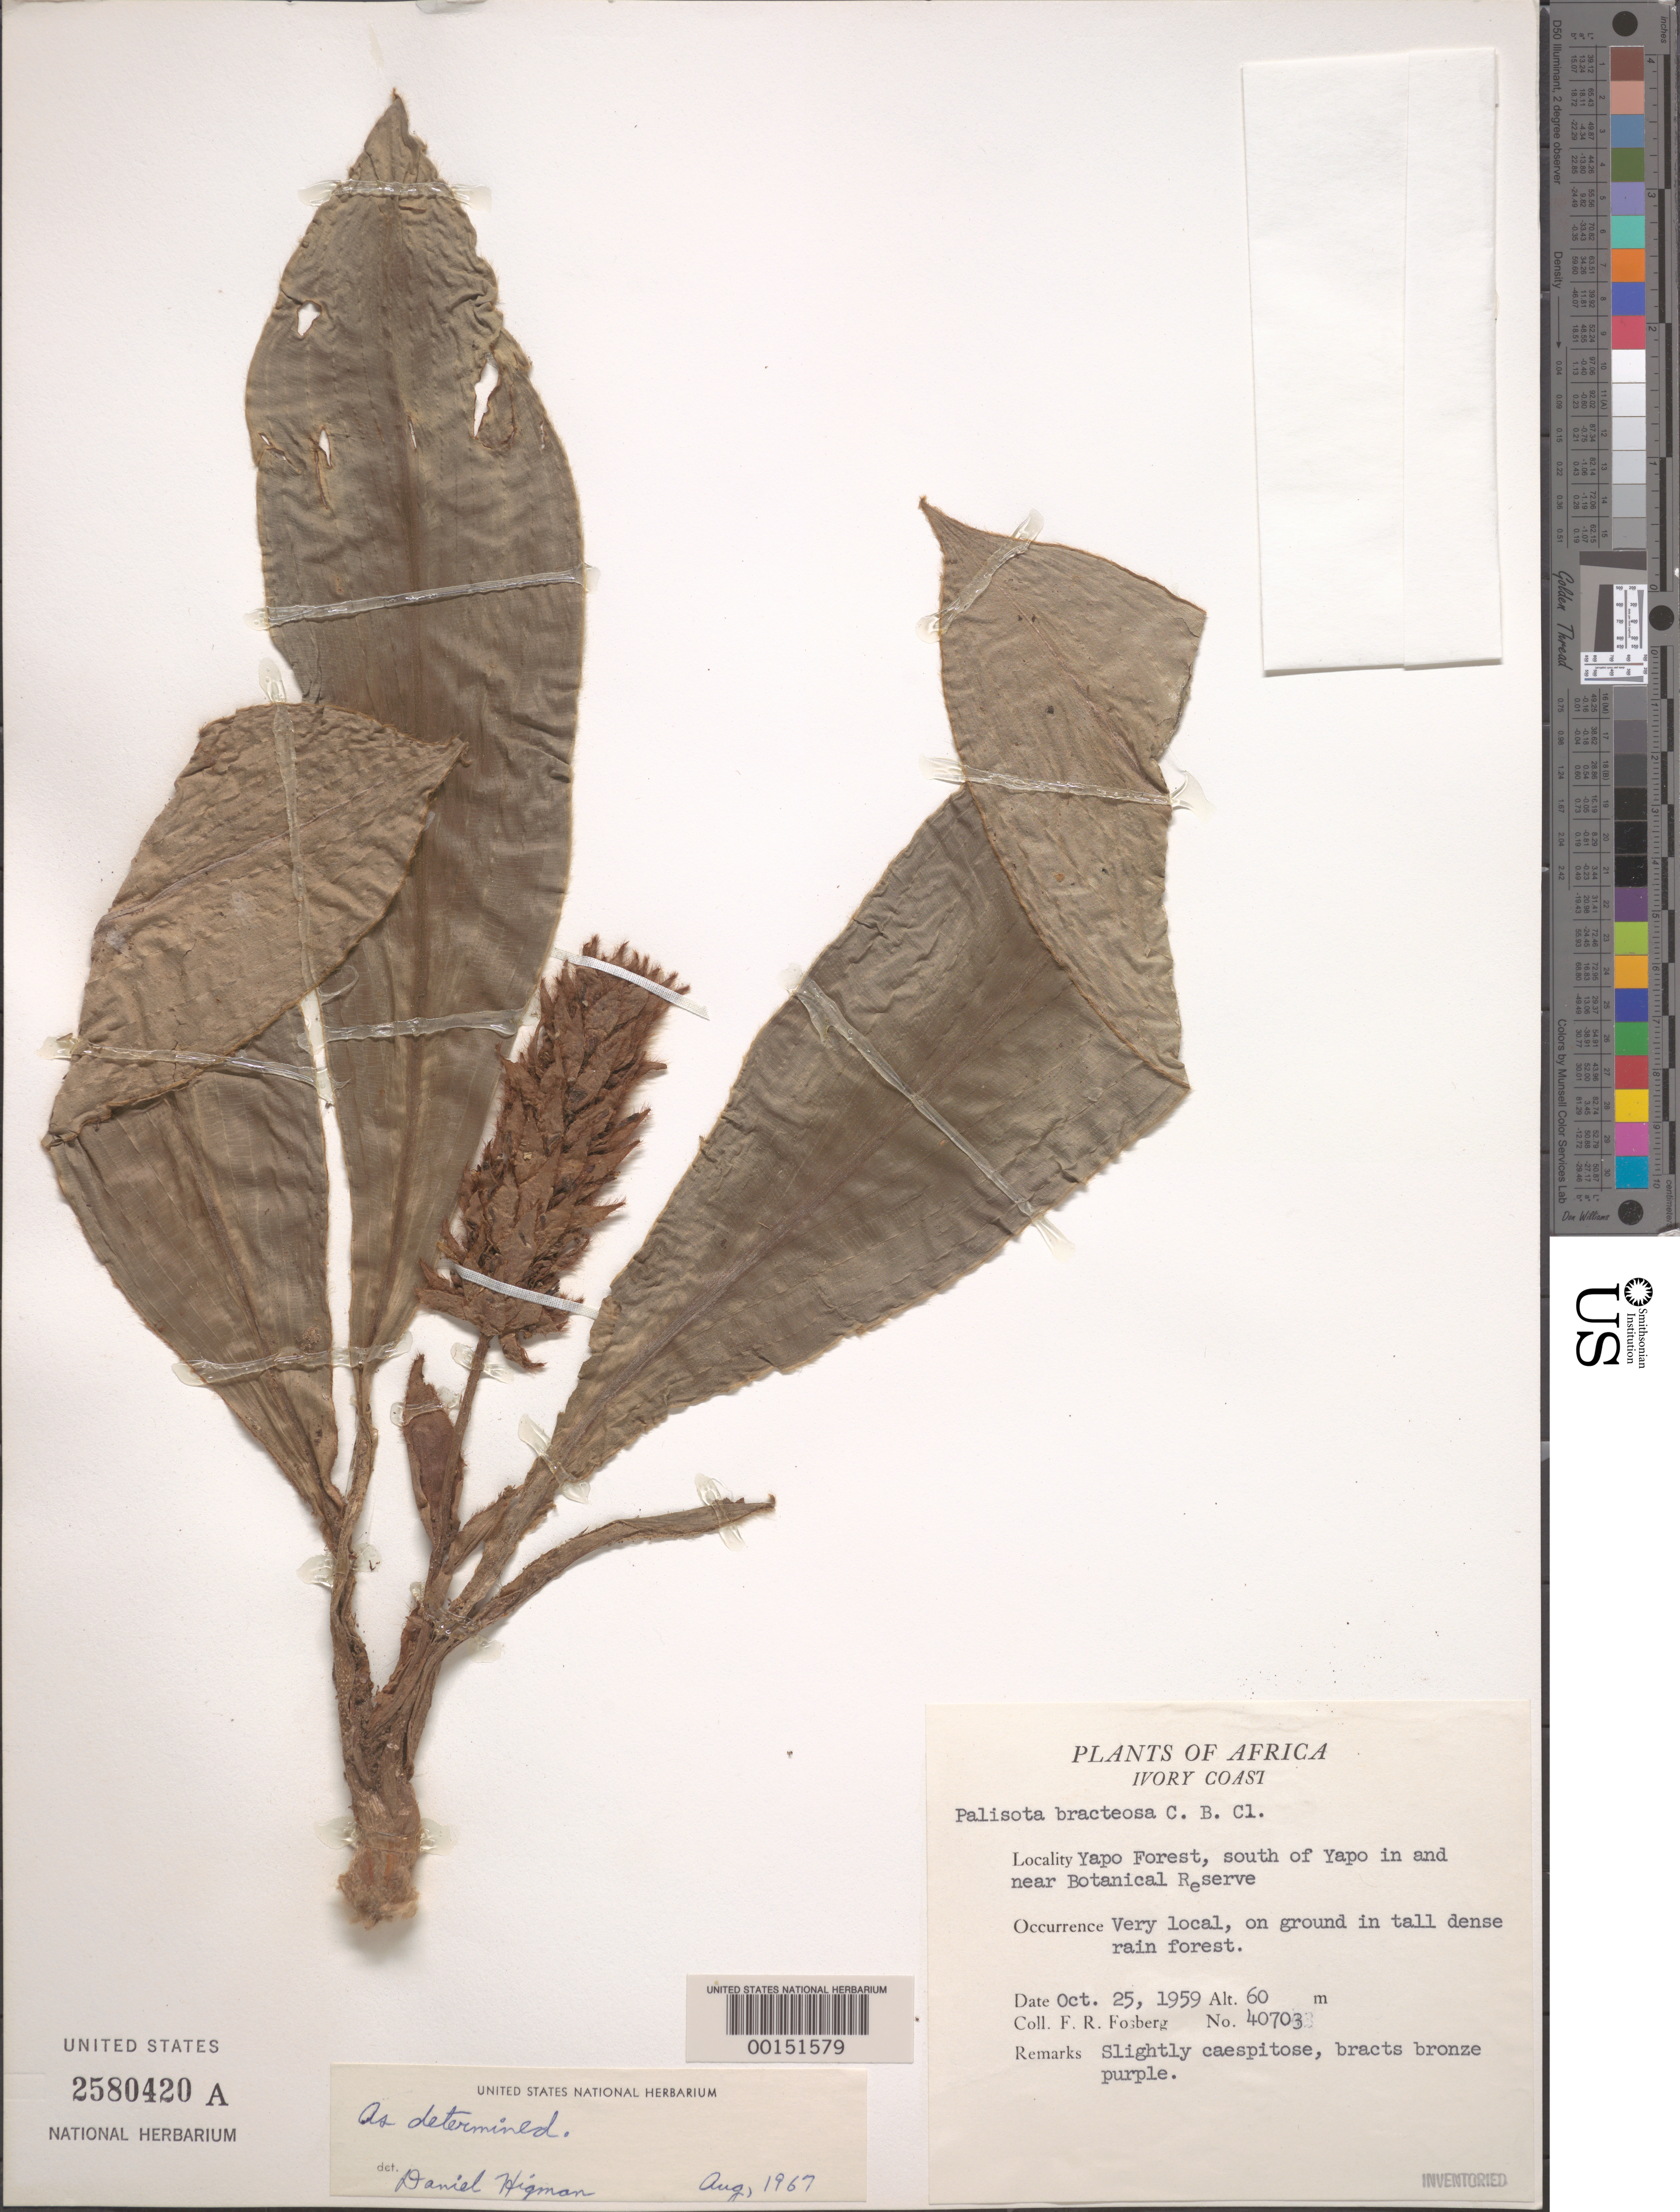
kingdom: Plantae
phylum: Tracheophyta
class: Liliopsida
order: Commelinales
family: Commelinaceae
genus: Palisota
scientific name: Palisota bracteosa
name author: C.B. Clarke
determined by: Higman, D.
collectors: F. R. Fosberg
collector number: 40703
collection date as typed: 25 Oct 1959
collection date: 1959-10-25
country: Ivory Coast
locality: Yapo Forest, S of Yapo in and near Botanical Reserve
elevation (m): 60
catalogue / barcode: US 2580420A